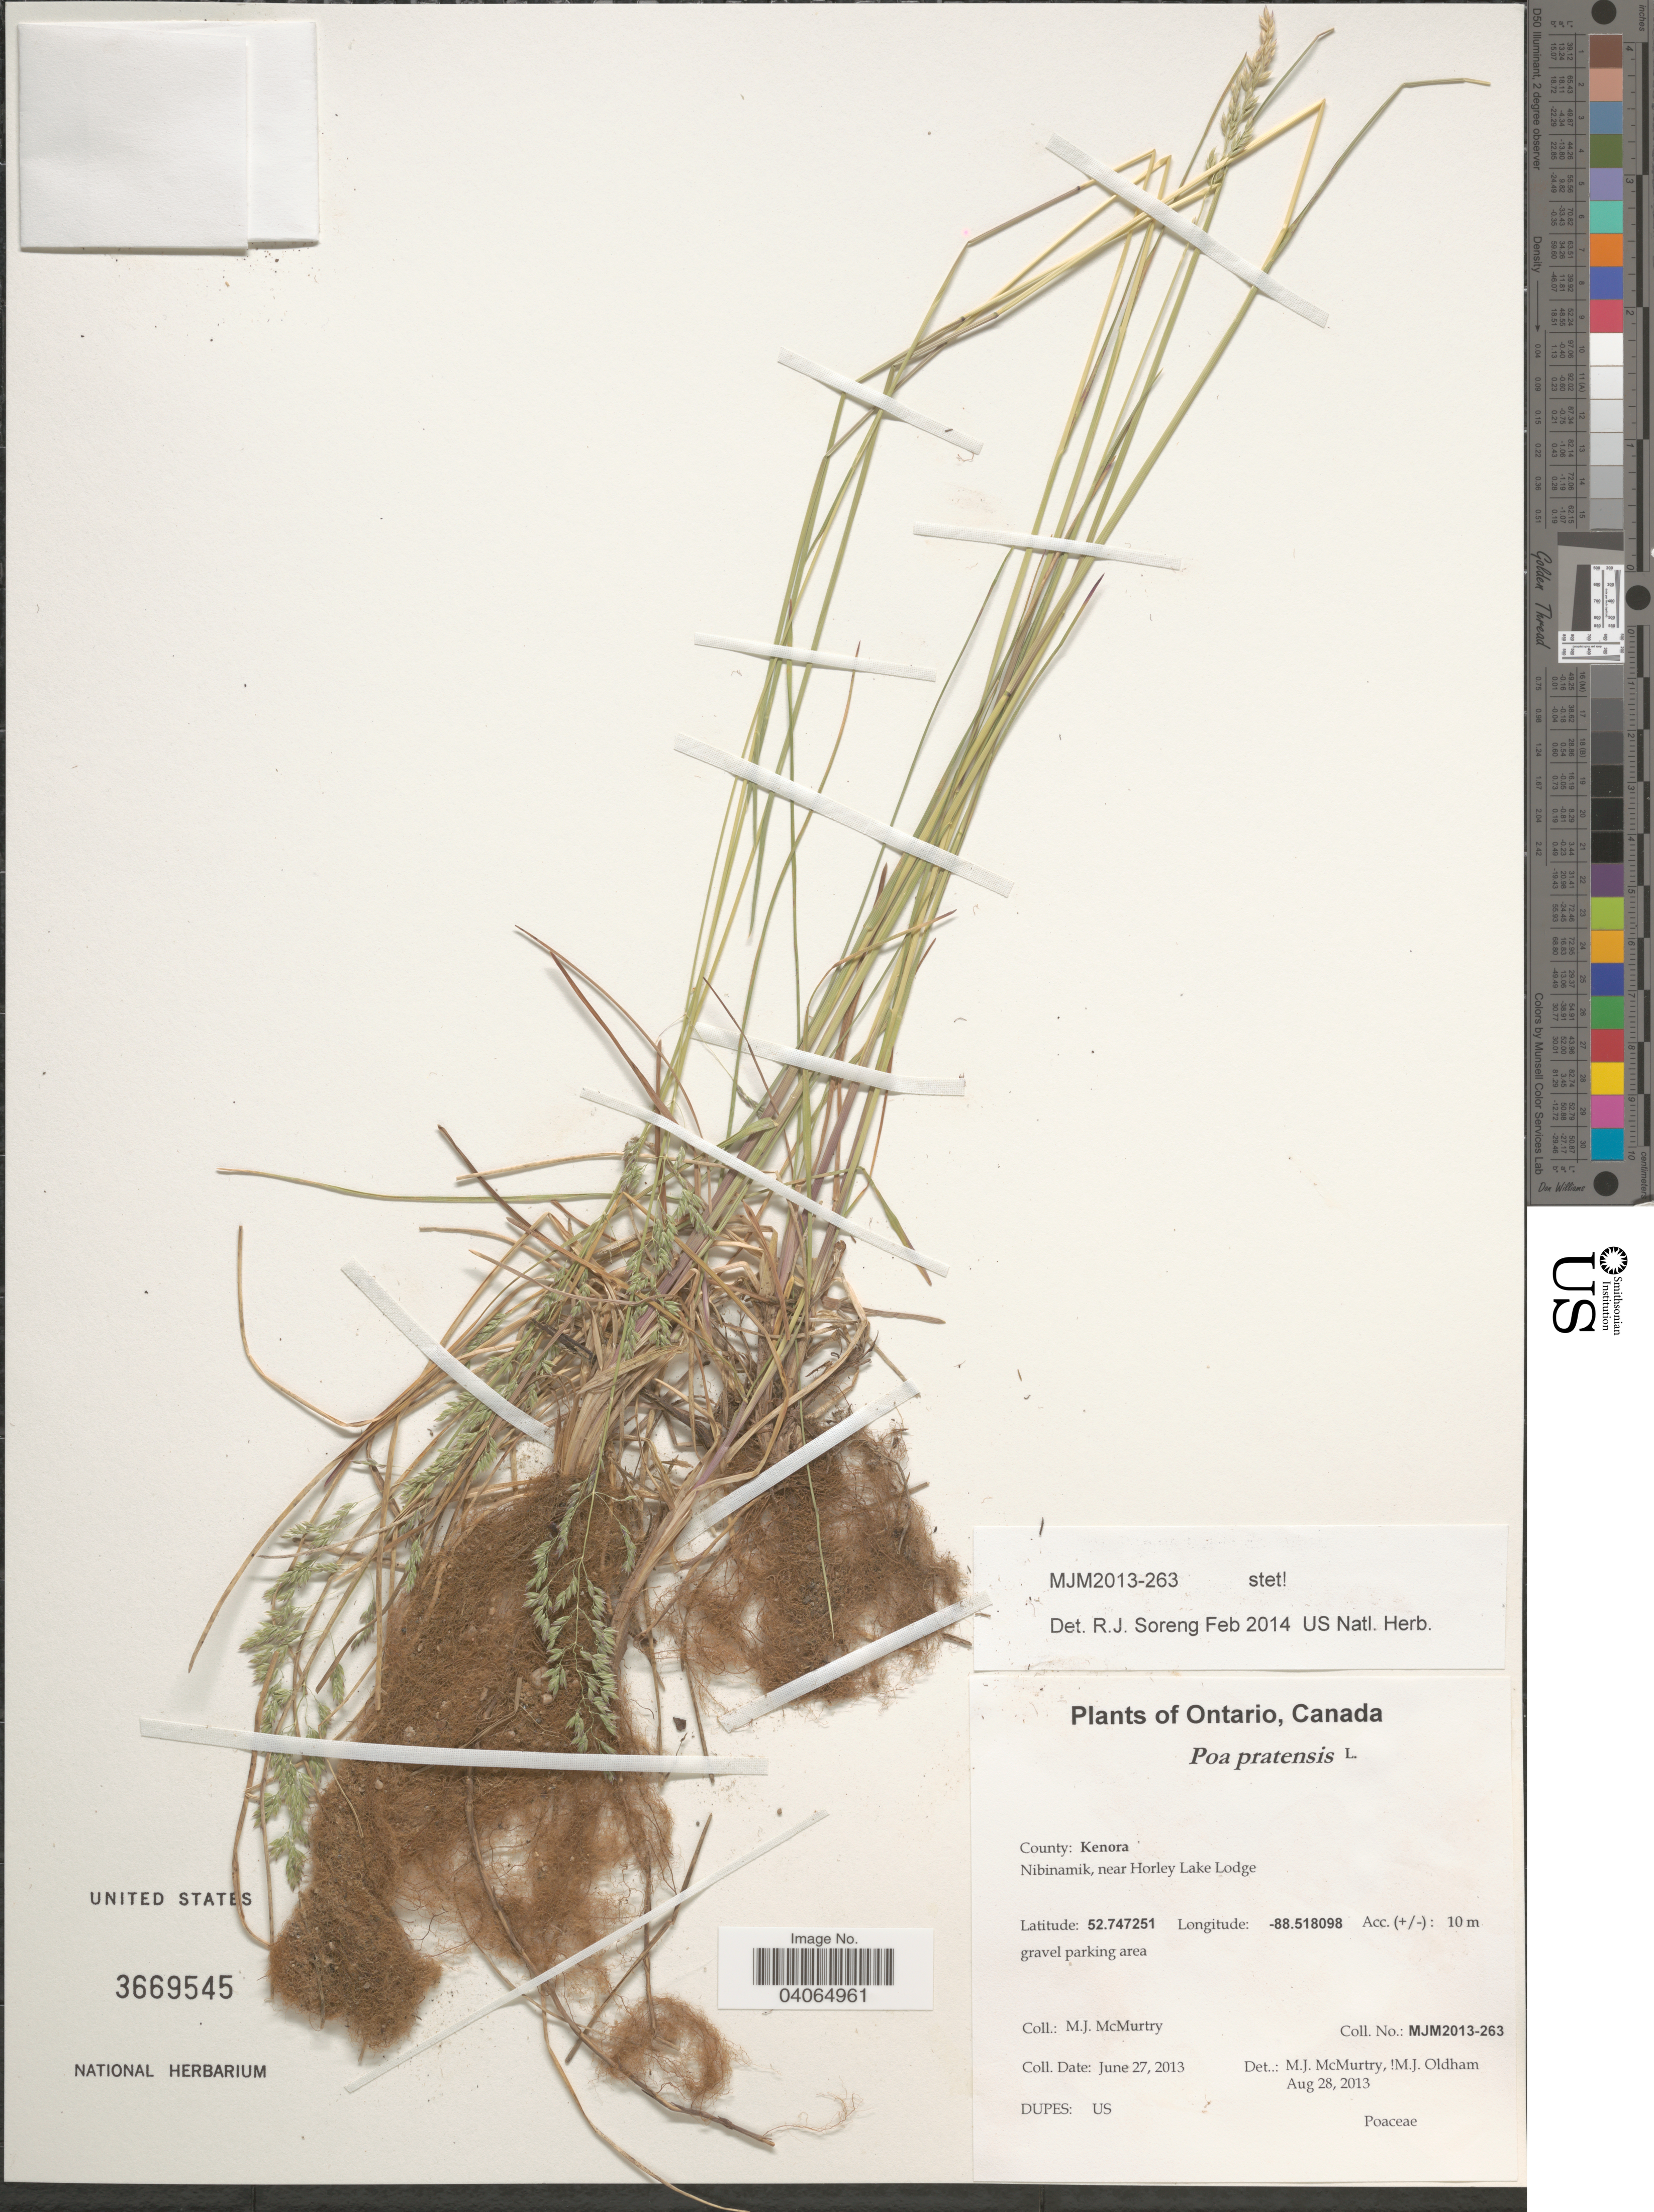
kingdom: Plantae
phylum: Tracheophyta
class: Liliopsida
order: Poales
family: Poaceae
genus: Poa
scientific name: Poa pratensis subsp. angustifolia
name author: (L.) Lej.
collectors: M. McMurtry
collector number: MJM2013-263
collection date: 2013-06-27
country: Canada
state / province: Ontario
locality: County: Kenora. Nibinamik, near Horley Lake Lodge. Gravel parking area.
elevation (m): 10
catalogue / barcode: US 3669545